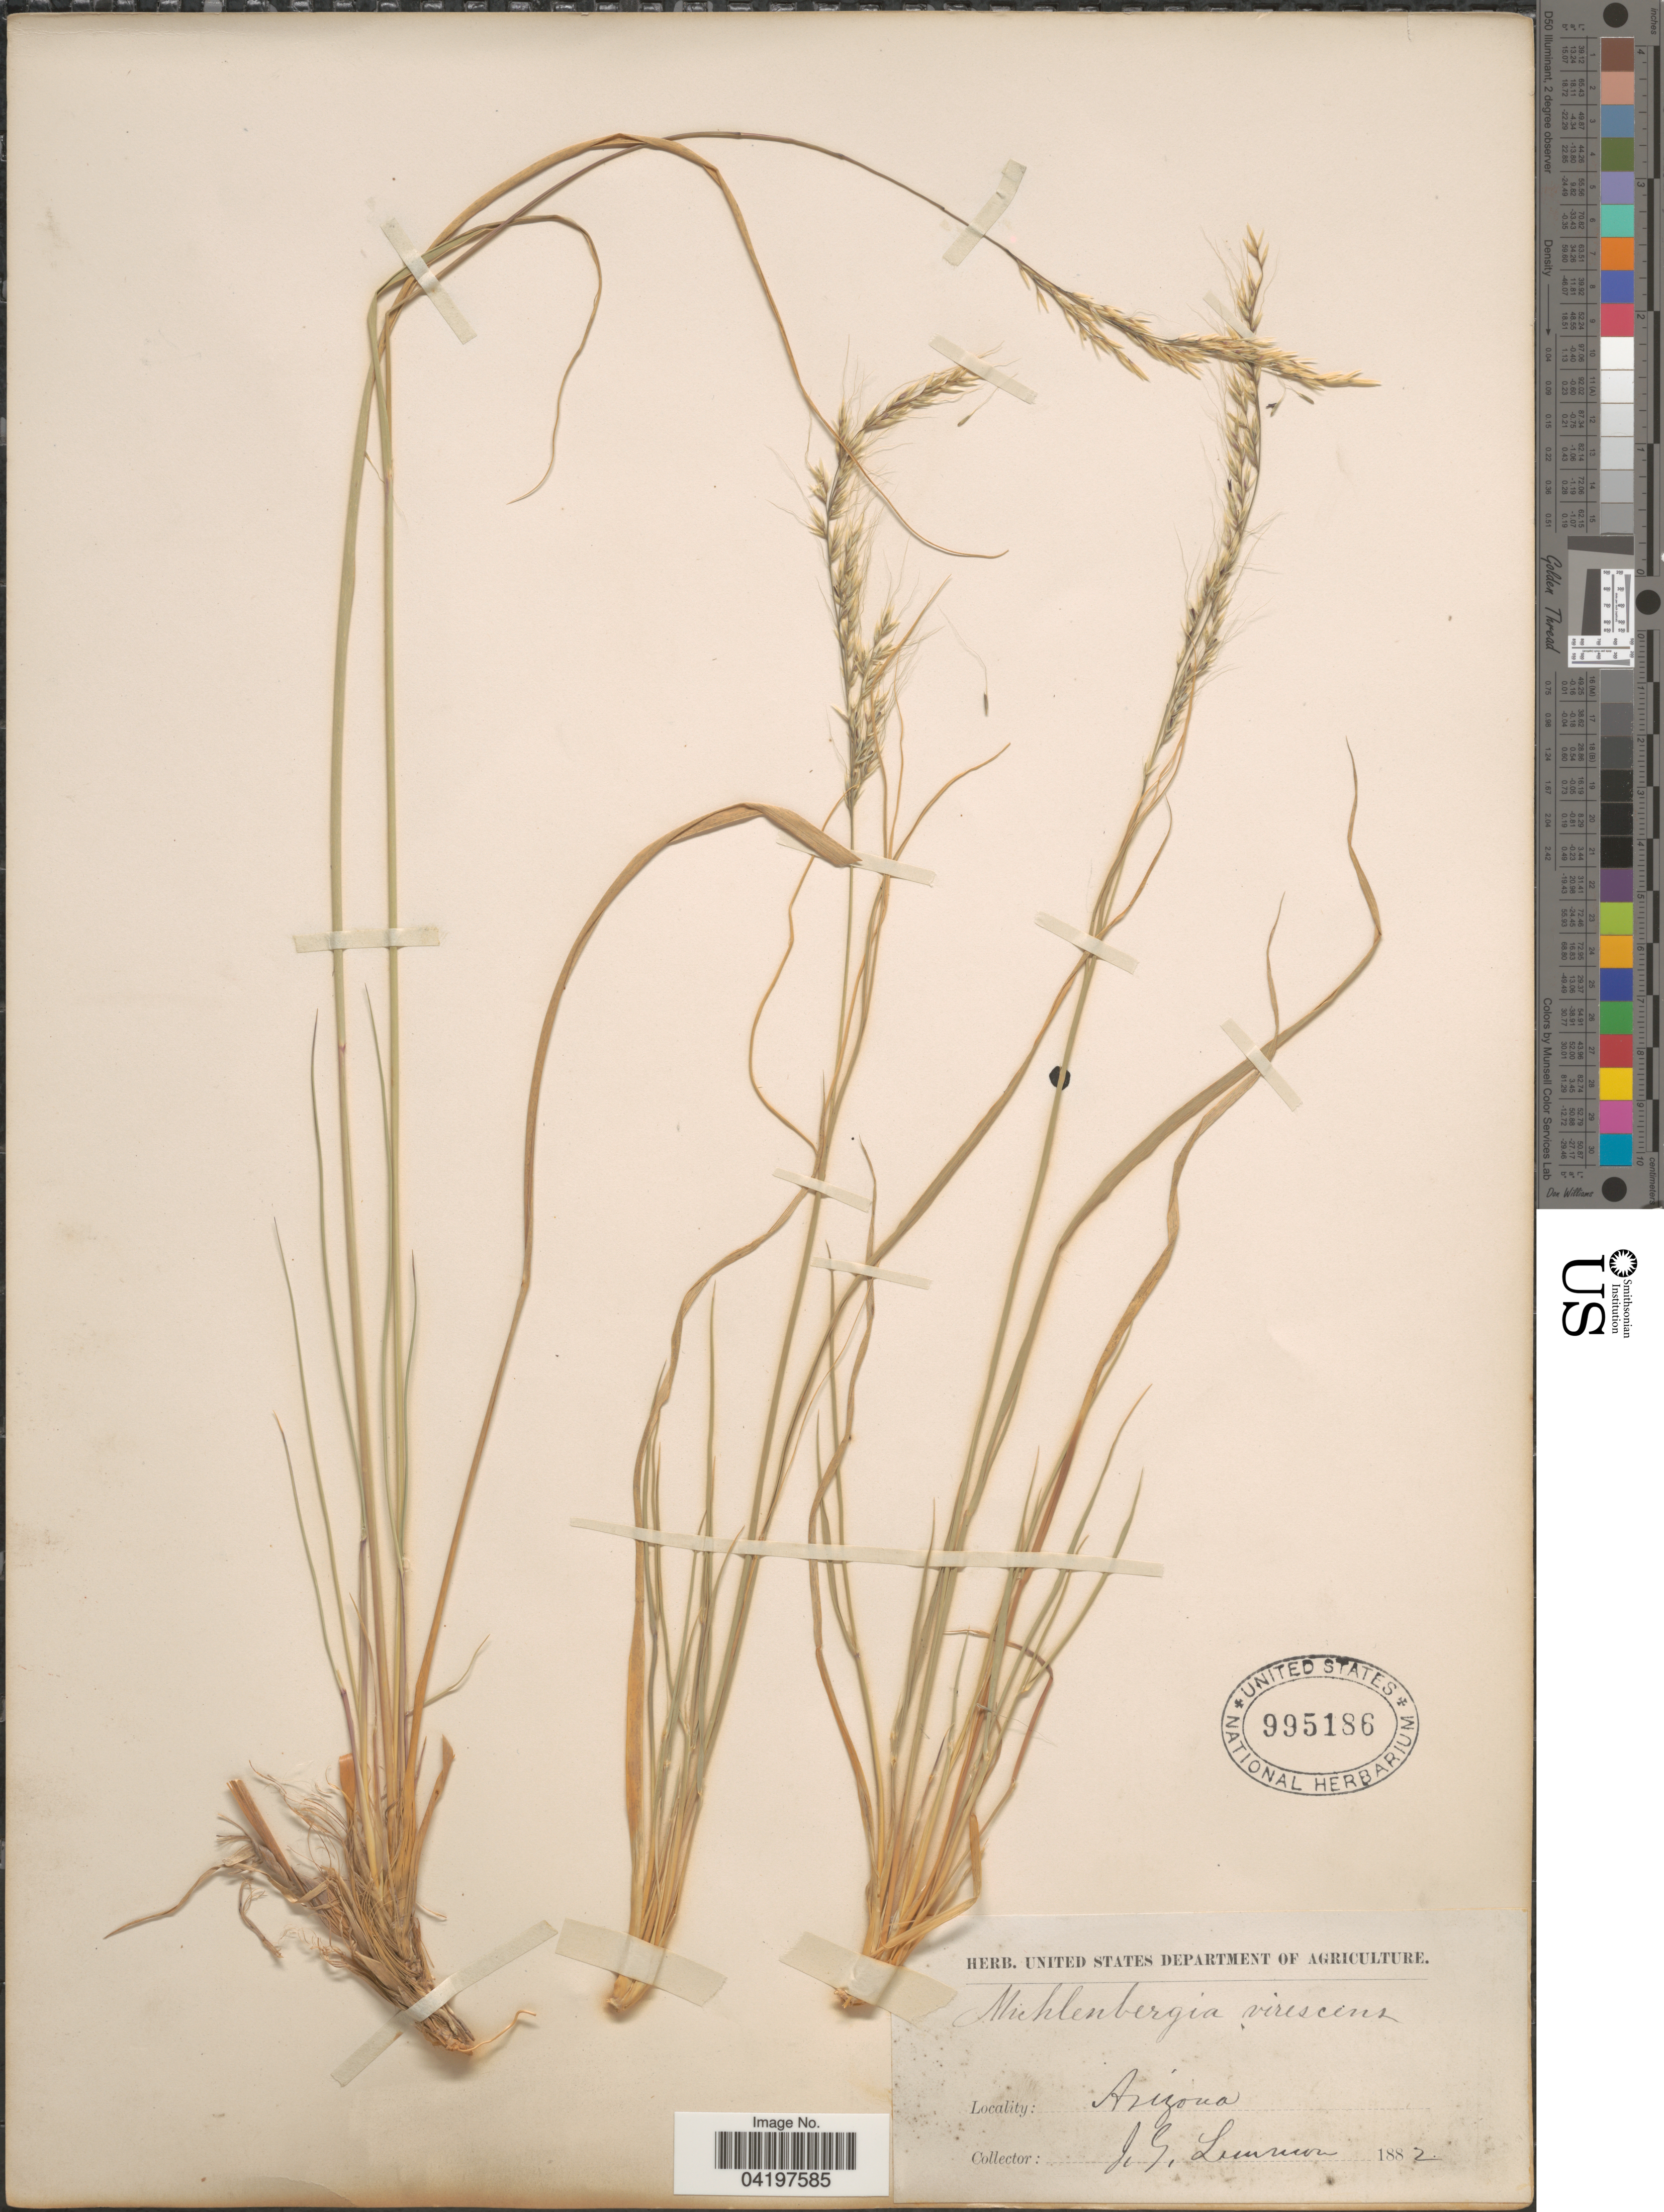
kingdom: Plantae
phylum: Tracheophyta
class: Liliopsida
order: Poales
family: Poaceae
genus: Muhlenbergia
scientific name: Muhlenbergia straminea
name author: Hitchc.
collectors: J. Lemmon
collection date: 1882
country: United States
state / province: Arizona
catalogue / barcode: US 995186